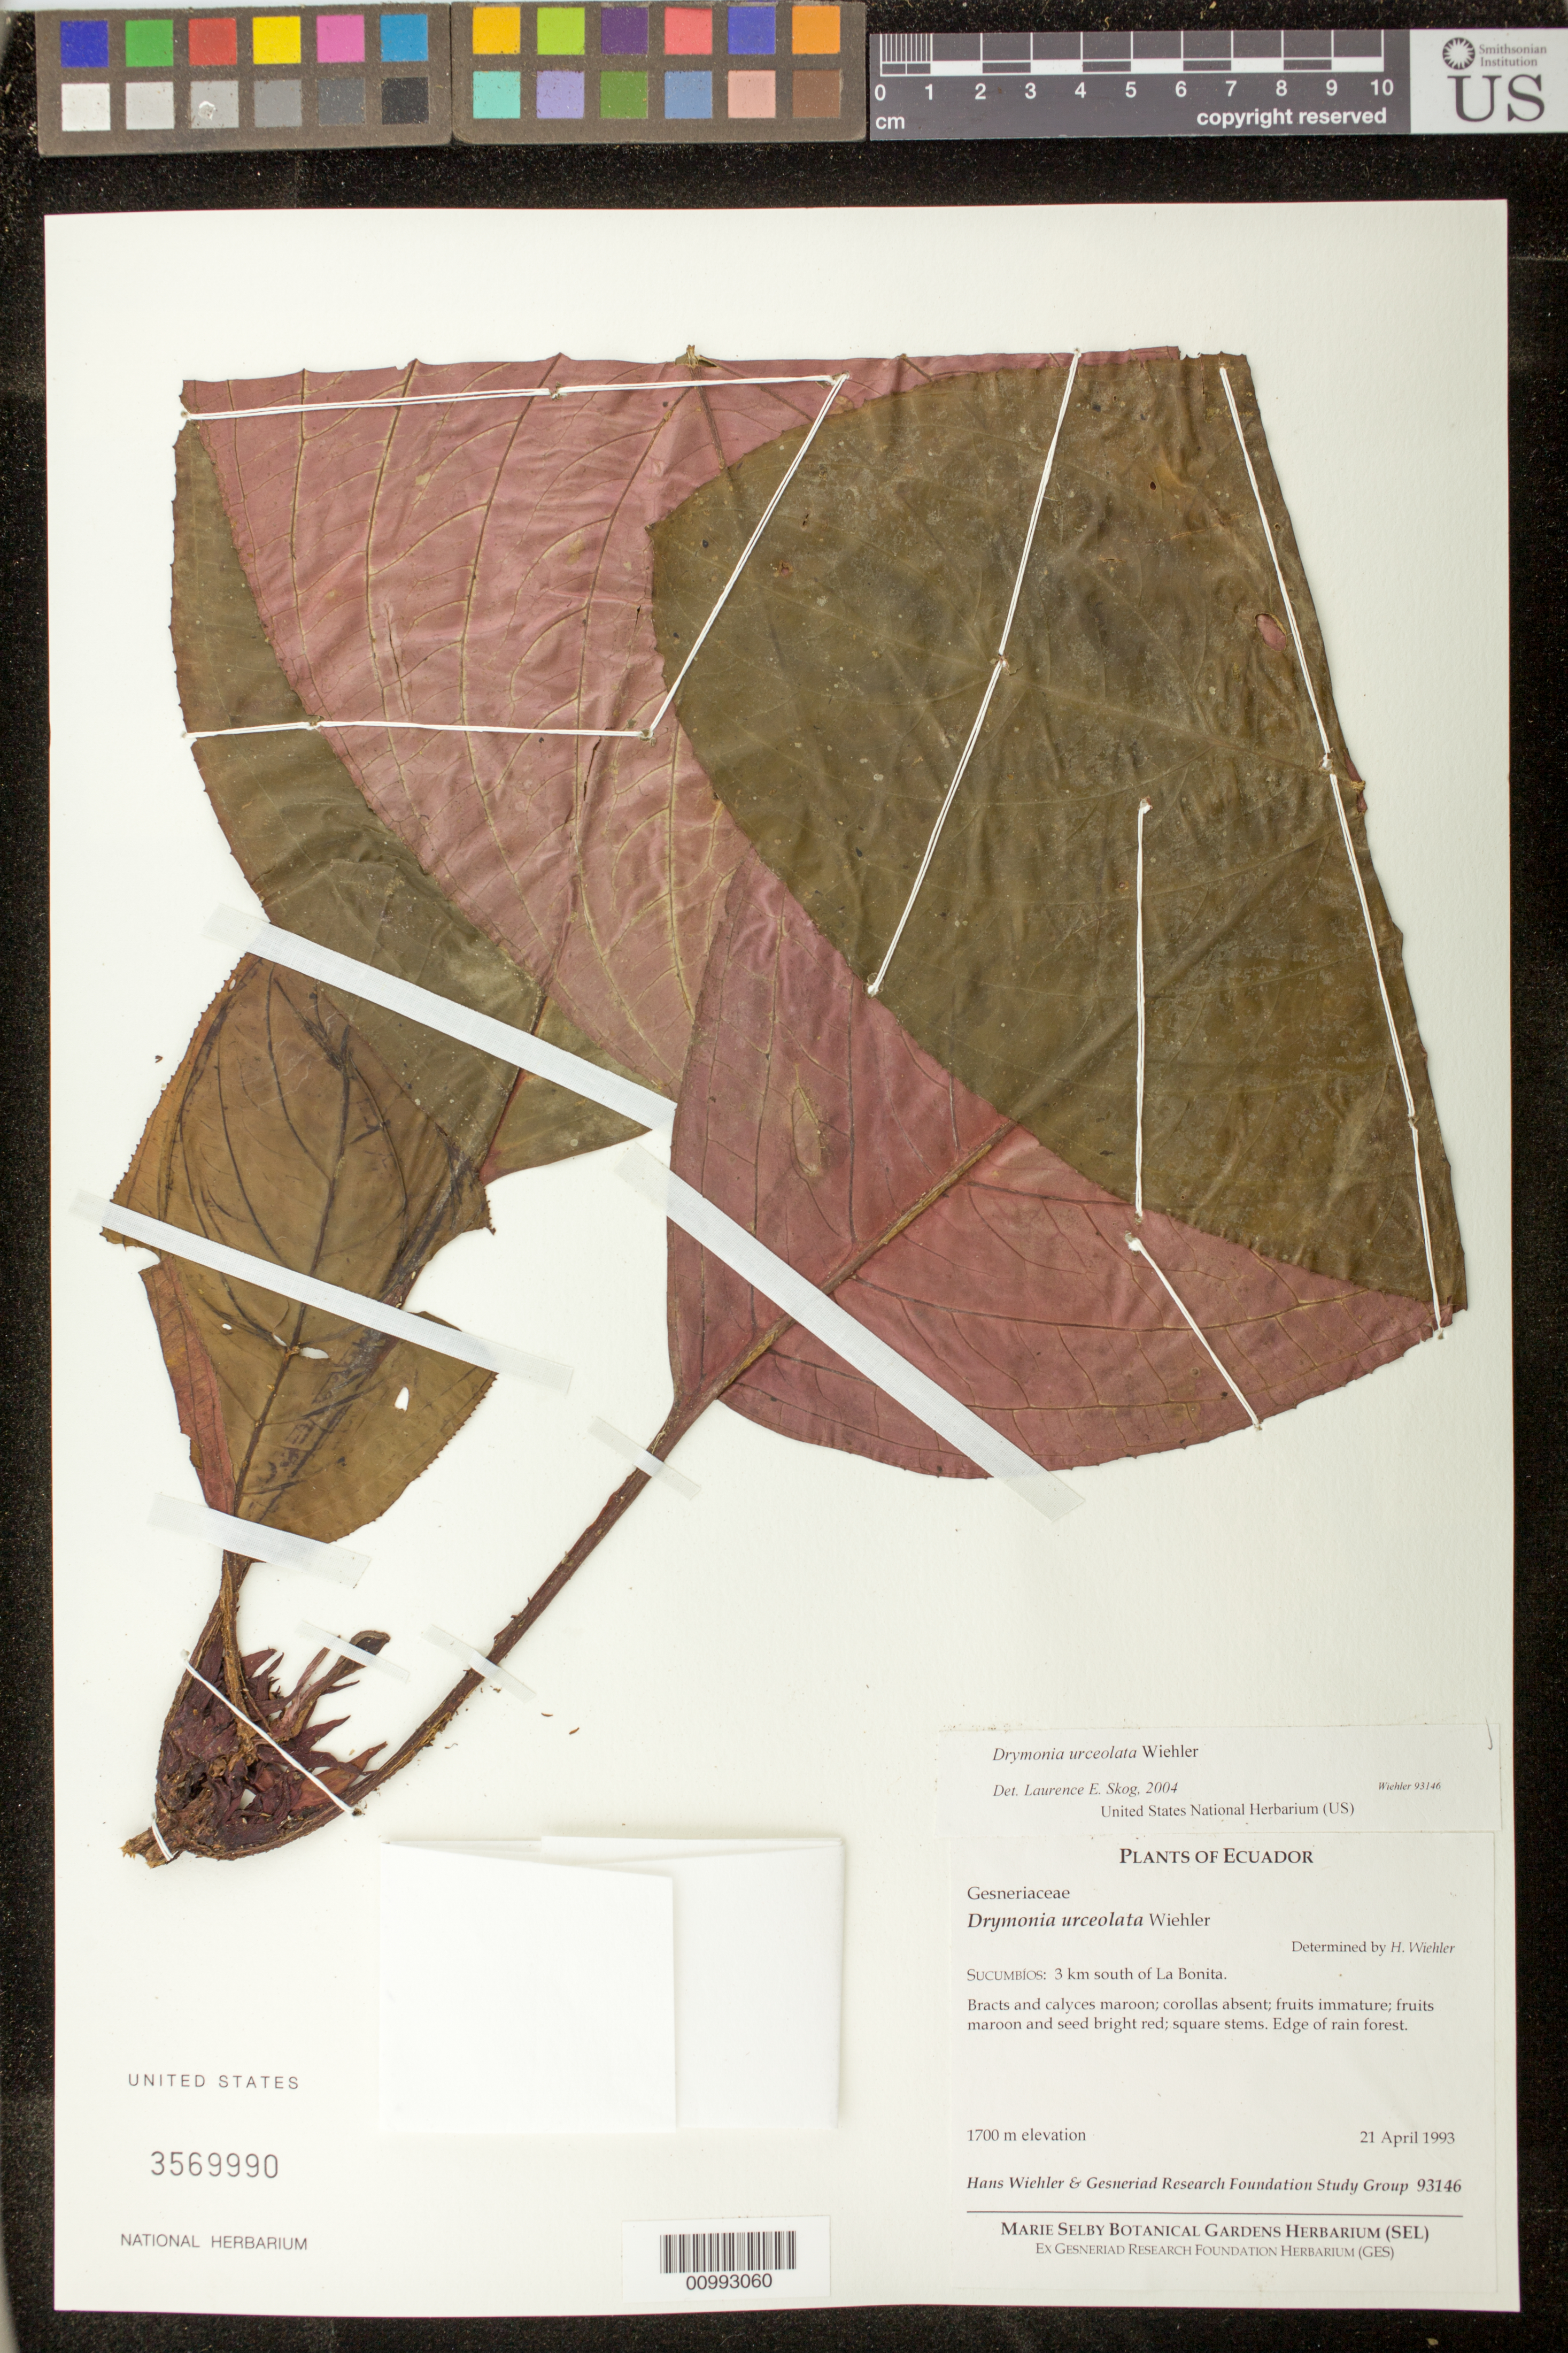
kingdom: Plantae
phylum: Tracheophyta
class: Magnoliopsida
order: Lamiales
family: Gesneriaceae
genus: Drymonia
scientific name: Drymonia urceolata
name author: Wiehler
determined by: Skog, Laurence E.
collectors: H. J. Wiehler & Gesneriad Research Foundation Study Group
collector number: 93146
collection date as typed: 21 Apr 1993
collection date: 1993-04-21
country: Ecuador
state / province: Sucumbíos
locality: Sucumbíos: 3 km south of La Bonita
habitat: Edge of rain forest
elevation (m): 1700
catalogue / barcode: US 3569990